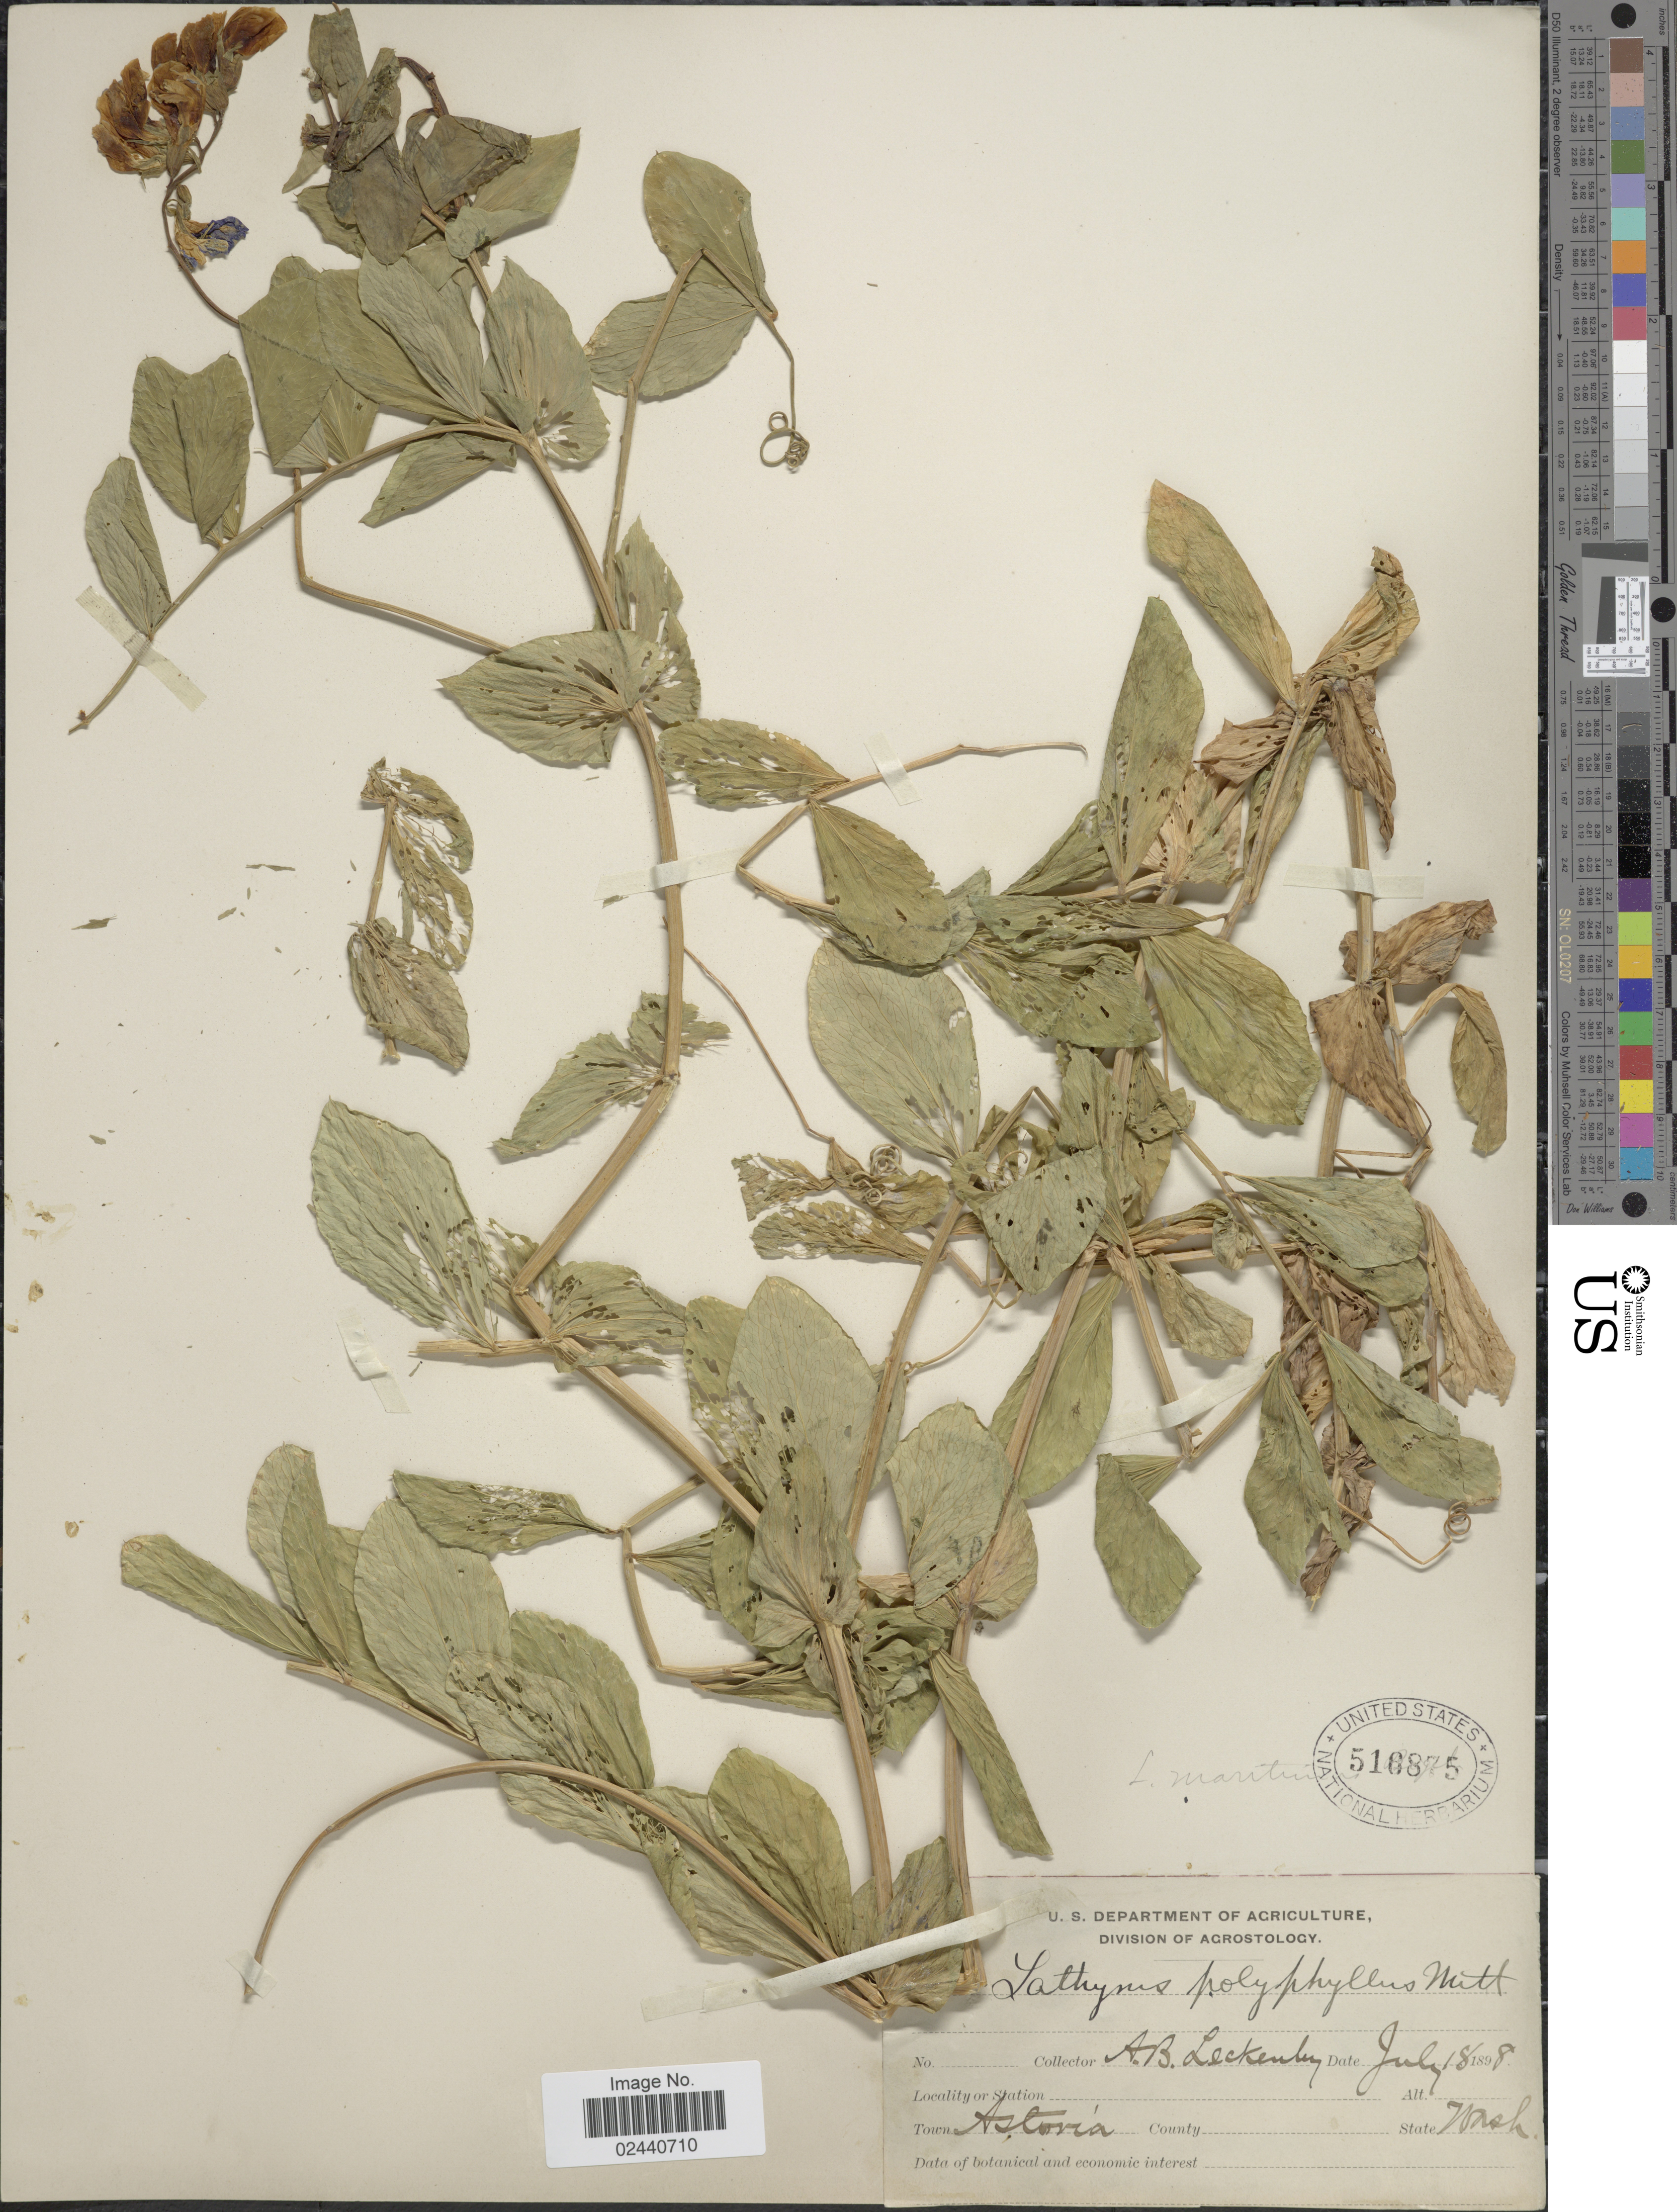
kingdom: Plantae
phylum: Tracheophyta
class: Magnoliopsida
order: Fabales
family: Fabaceae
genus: Lathyrus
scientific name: Lathyrus japonicus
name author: Willd.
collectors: A. Leckenby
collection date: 1898-07-18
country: United States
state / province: Washington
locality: Astoria, Wash.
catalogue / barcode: US 516875